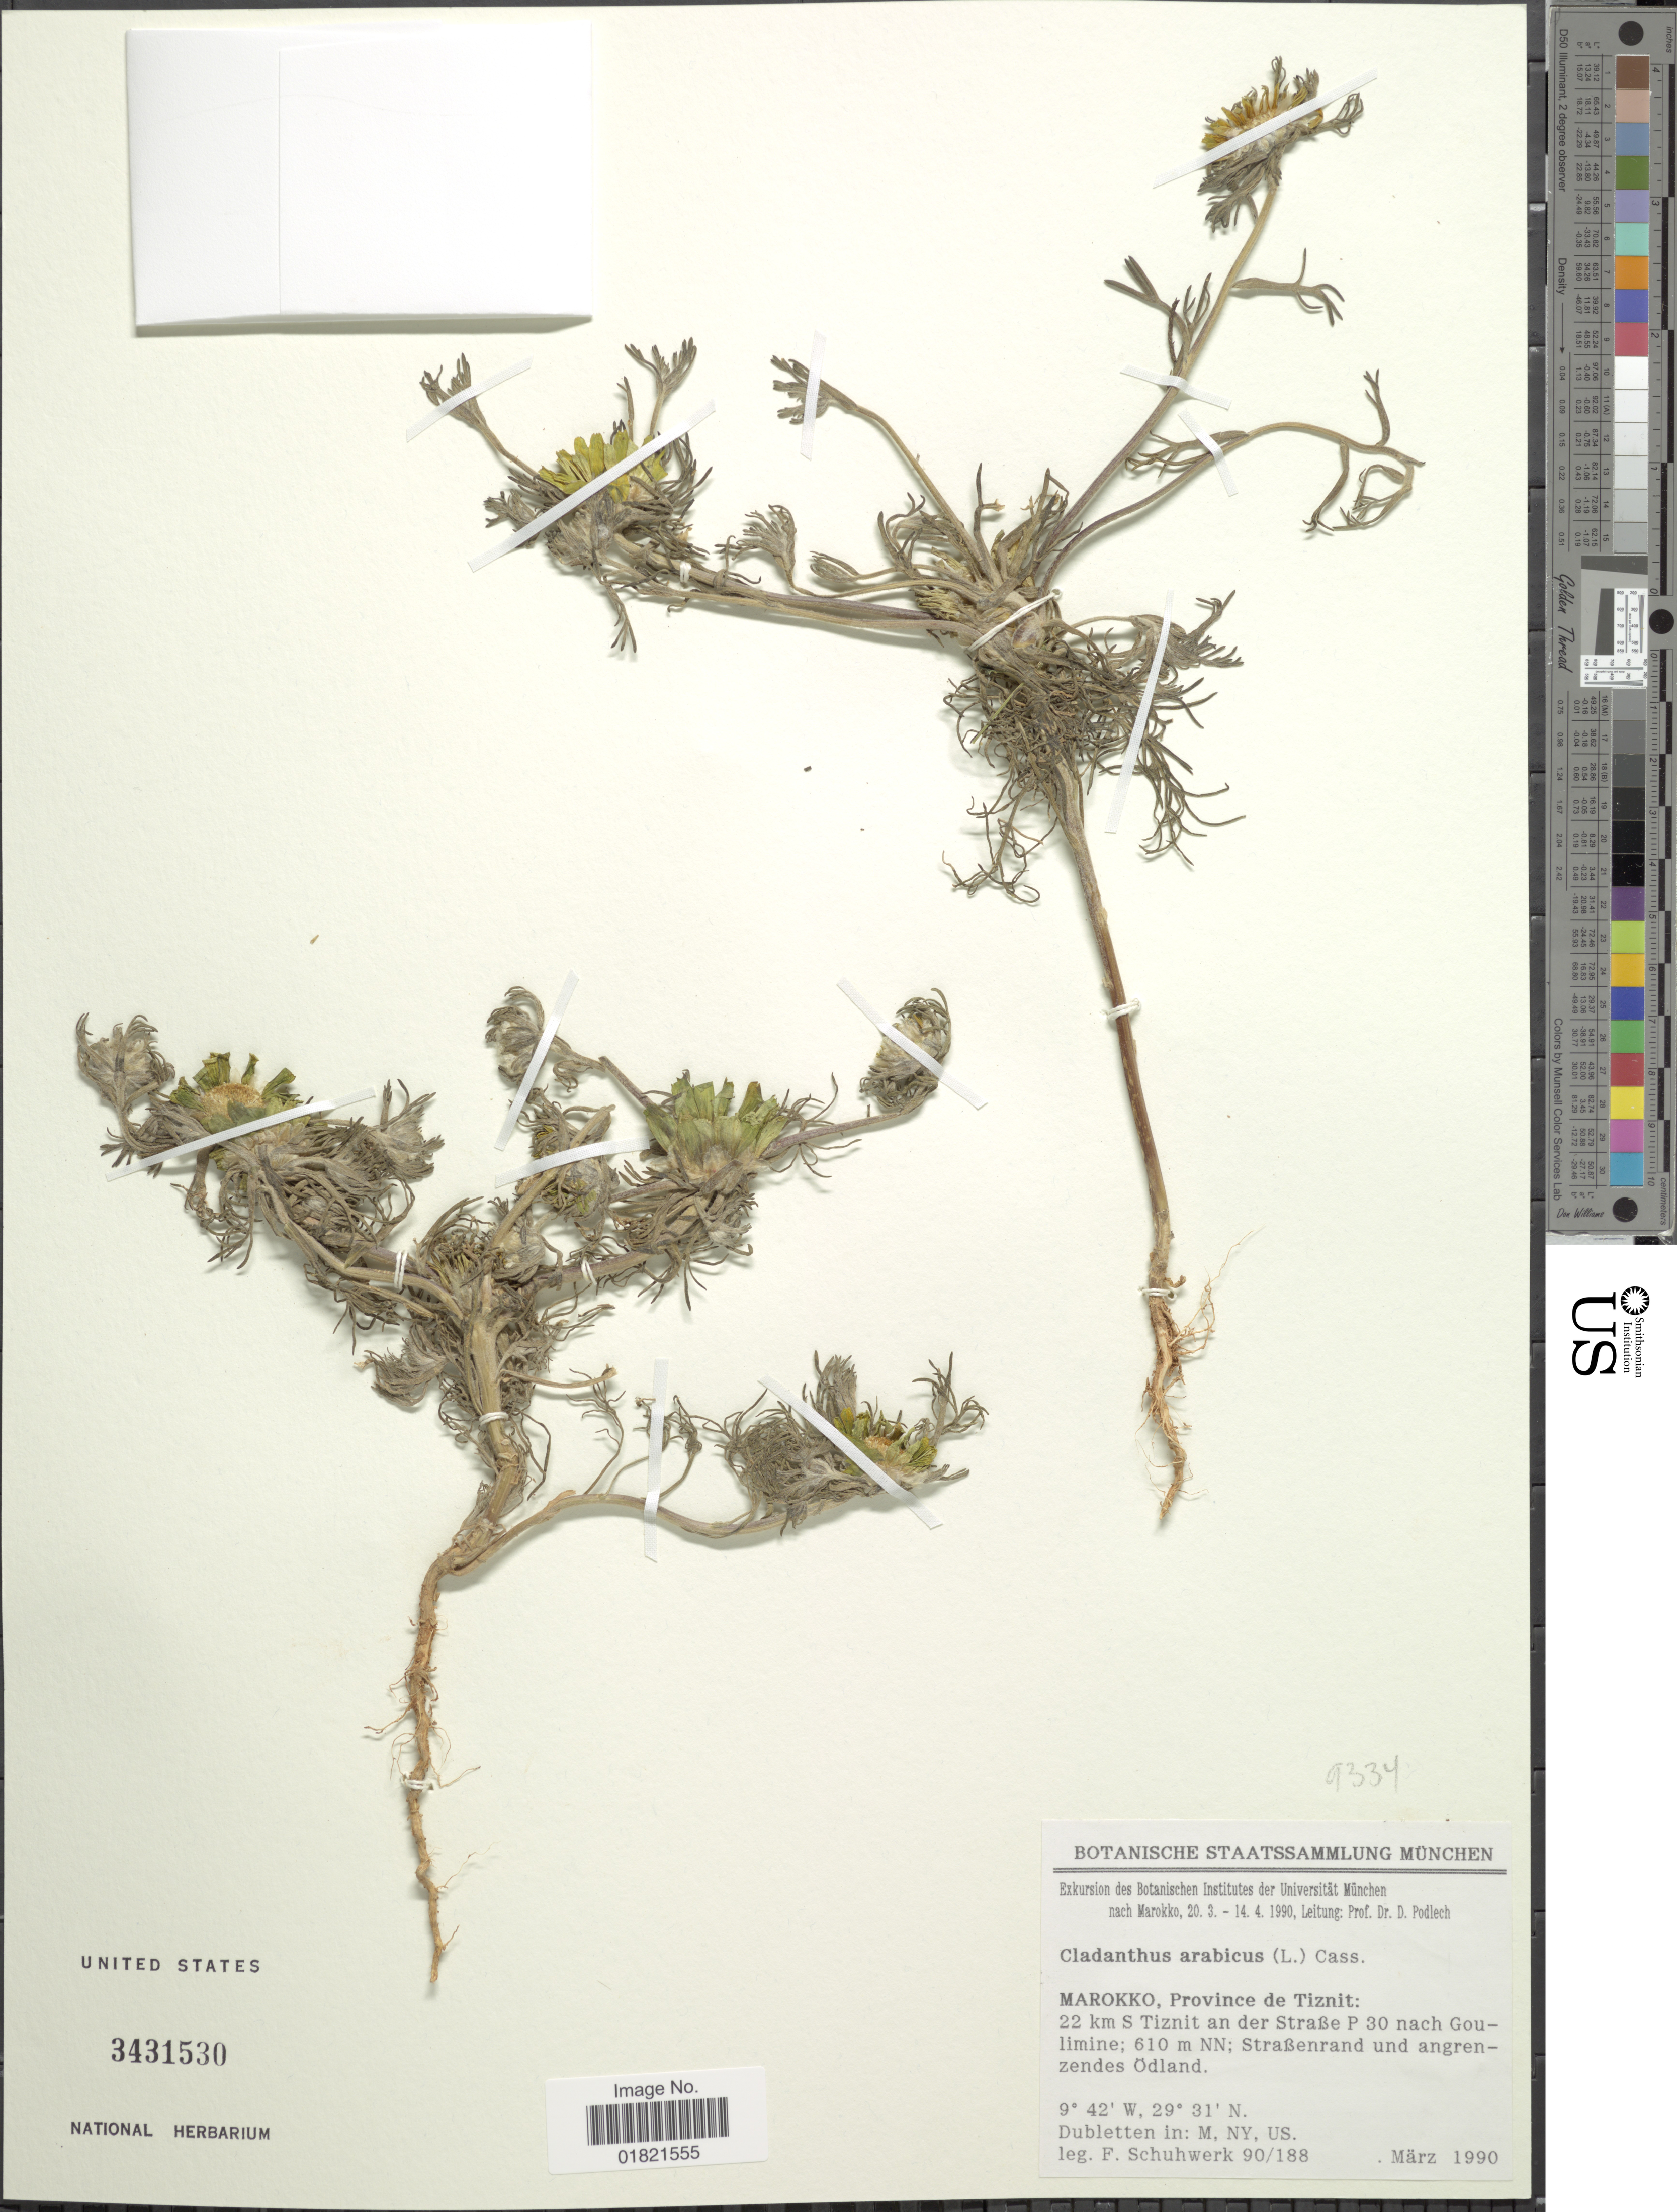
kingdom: Plantae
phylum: Tracheophyta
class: Magnoliopsida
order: Asterales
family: Asteraceae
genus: Cladanthus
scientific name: Cladanthus arabicus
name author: (L.) Cass.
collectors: Schuhwerk, F.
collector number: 90/188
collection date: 1990-03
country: Morocco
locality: Province de Tiznit: 22 km S Tiznit an der Strabe P 30 nach Goulimine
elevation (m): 610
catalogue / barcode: US 3431530